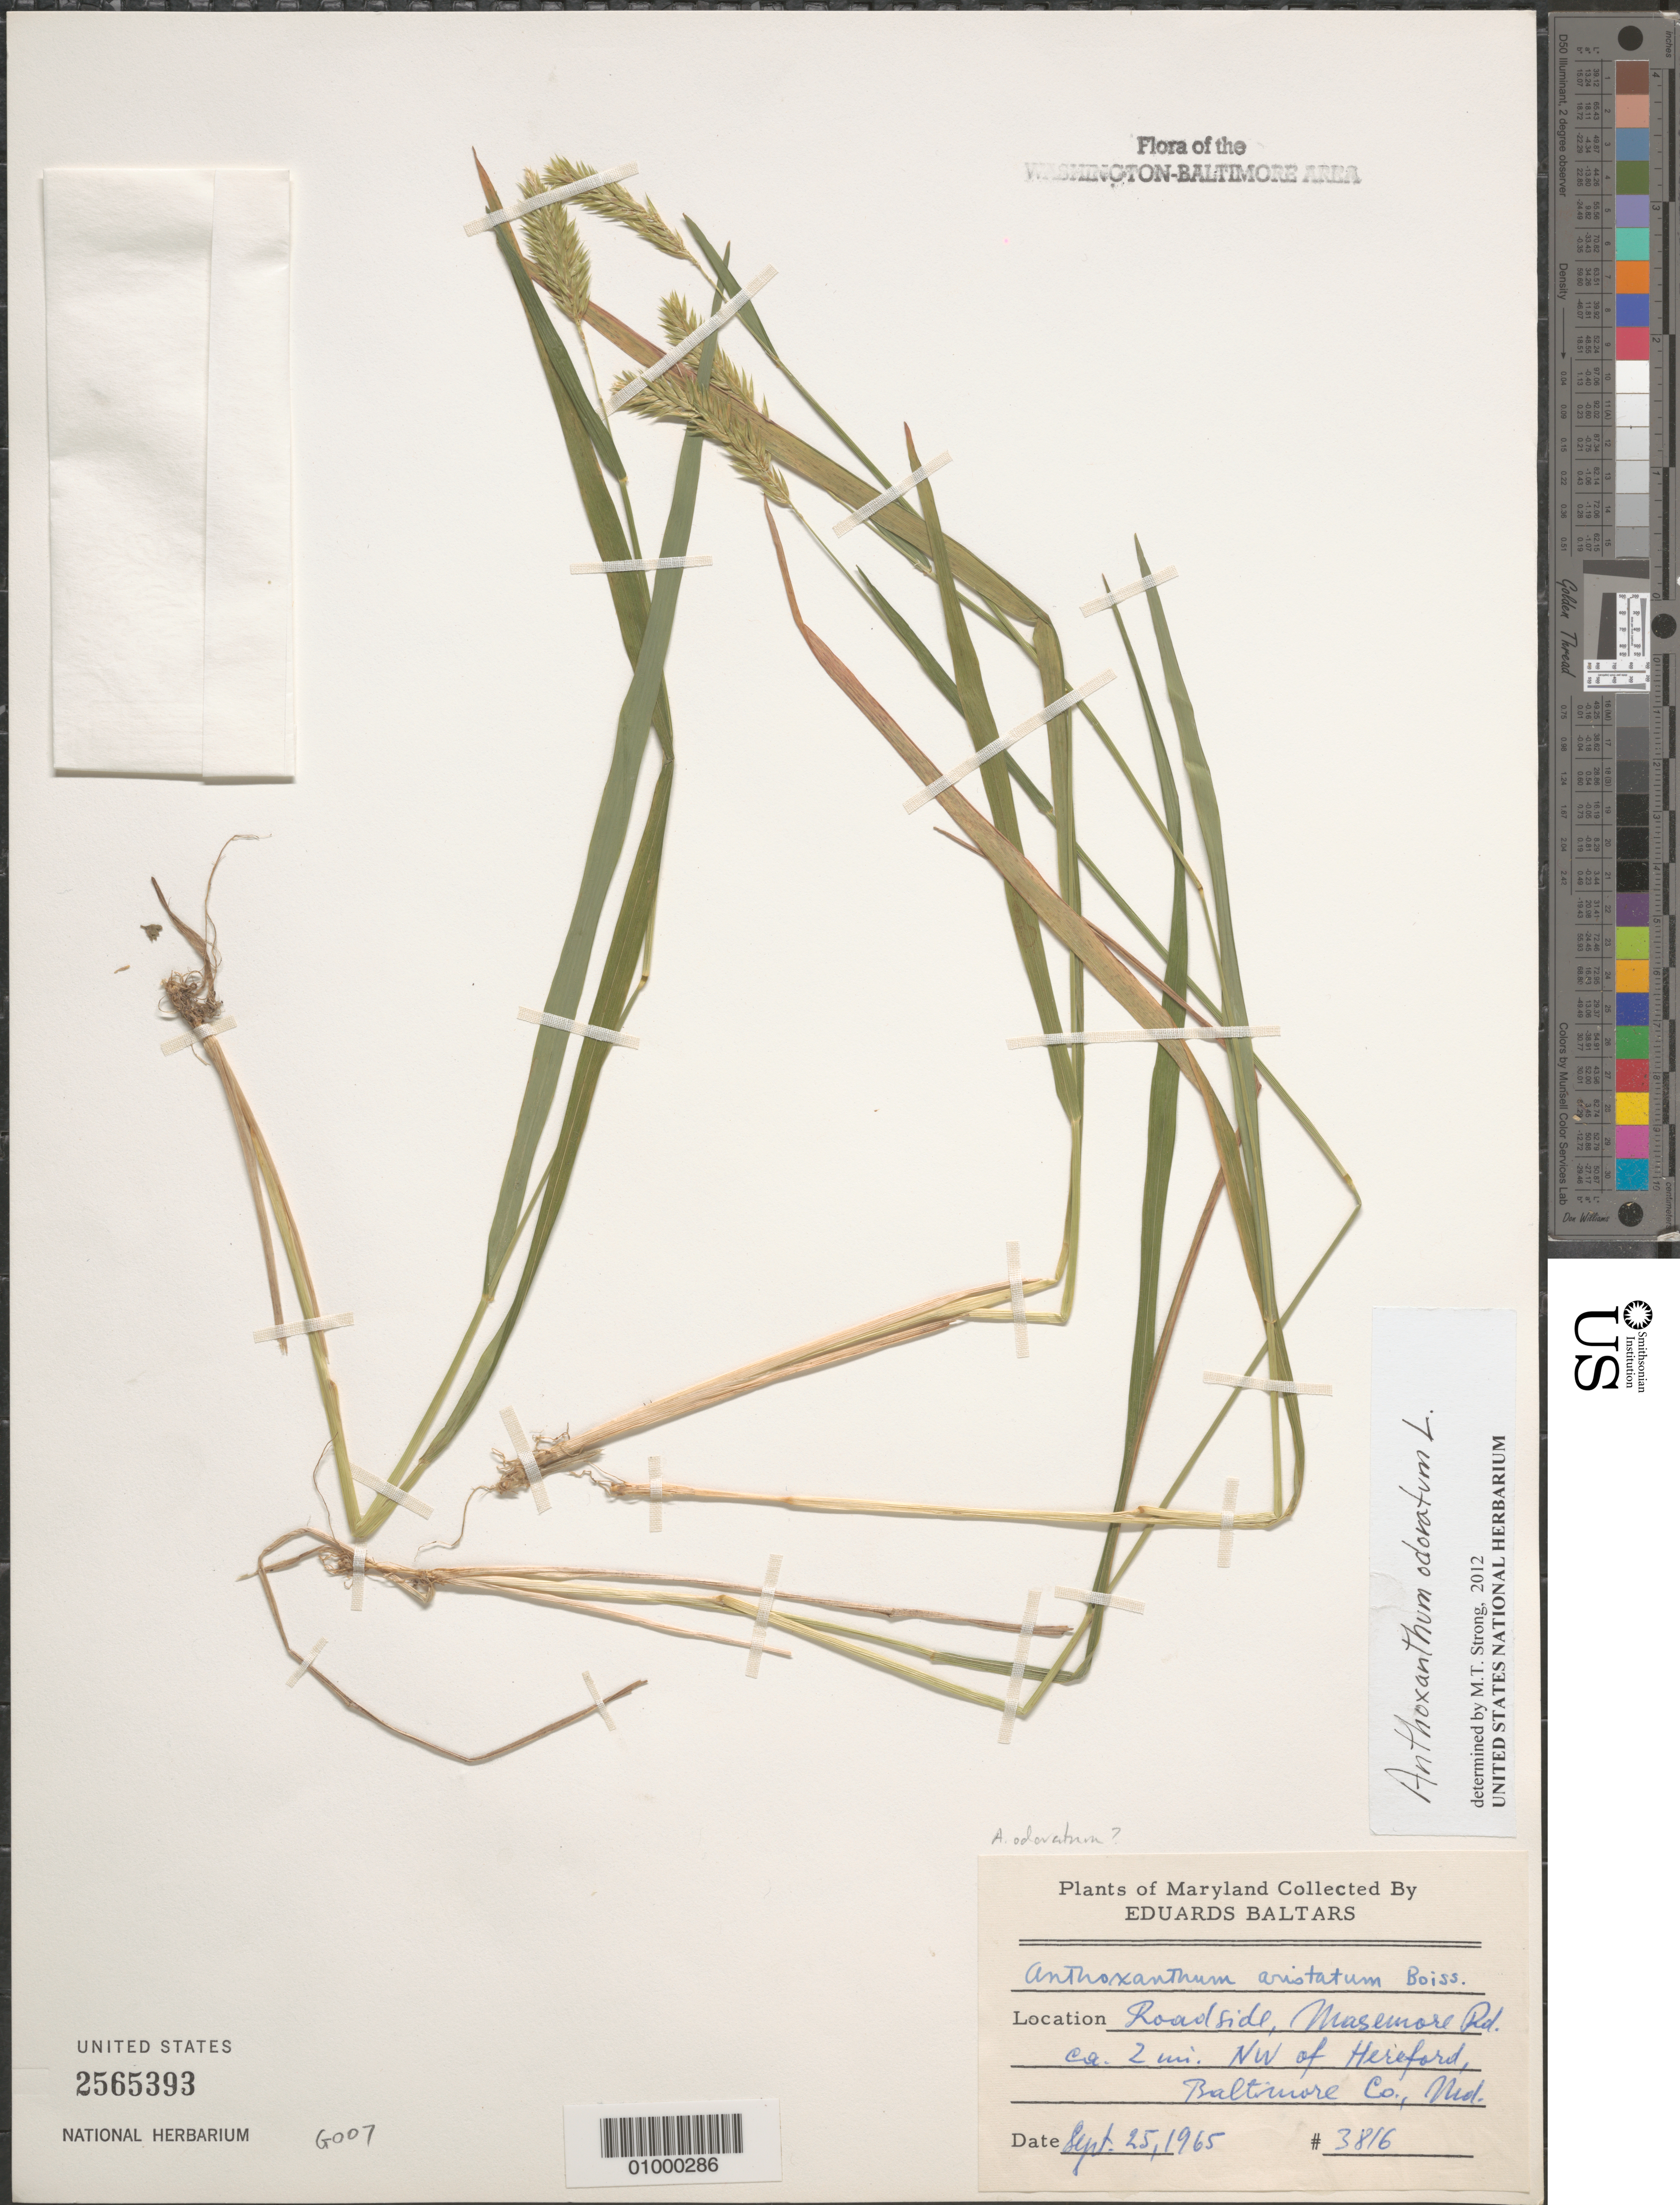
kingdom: Plantae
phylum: Tracheophyta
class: Liliopsida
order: Poales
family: Poaceae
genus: Anthoxanthum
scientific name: Anthoxanthum odoratum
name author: L.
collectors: E. Baltars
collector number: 3816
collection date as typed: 25 Sep 1965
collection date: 1965-09-25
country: United States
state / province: Maryland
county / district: Baltimore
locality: ca. 2 mi. NW of Hereford, Masemore Rd.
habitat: Roadside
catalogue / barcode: US 2565393